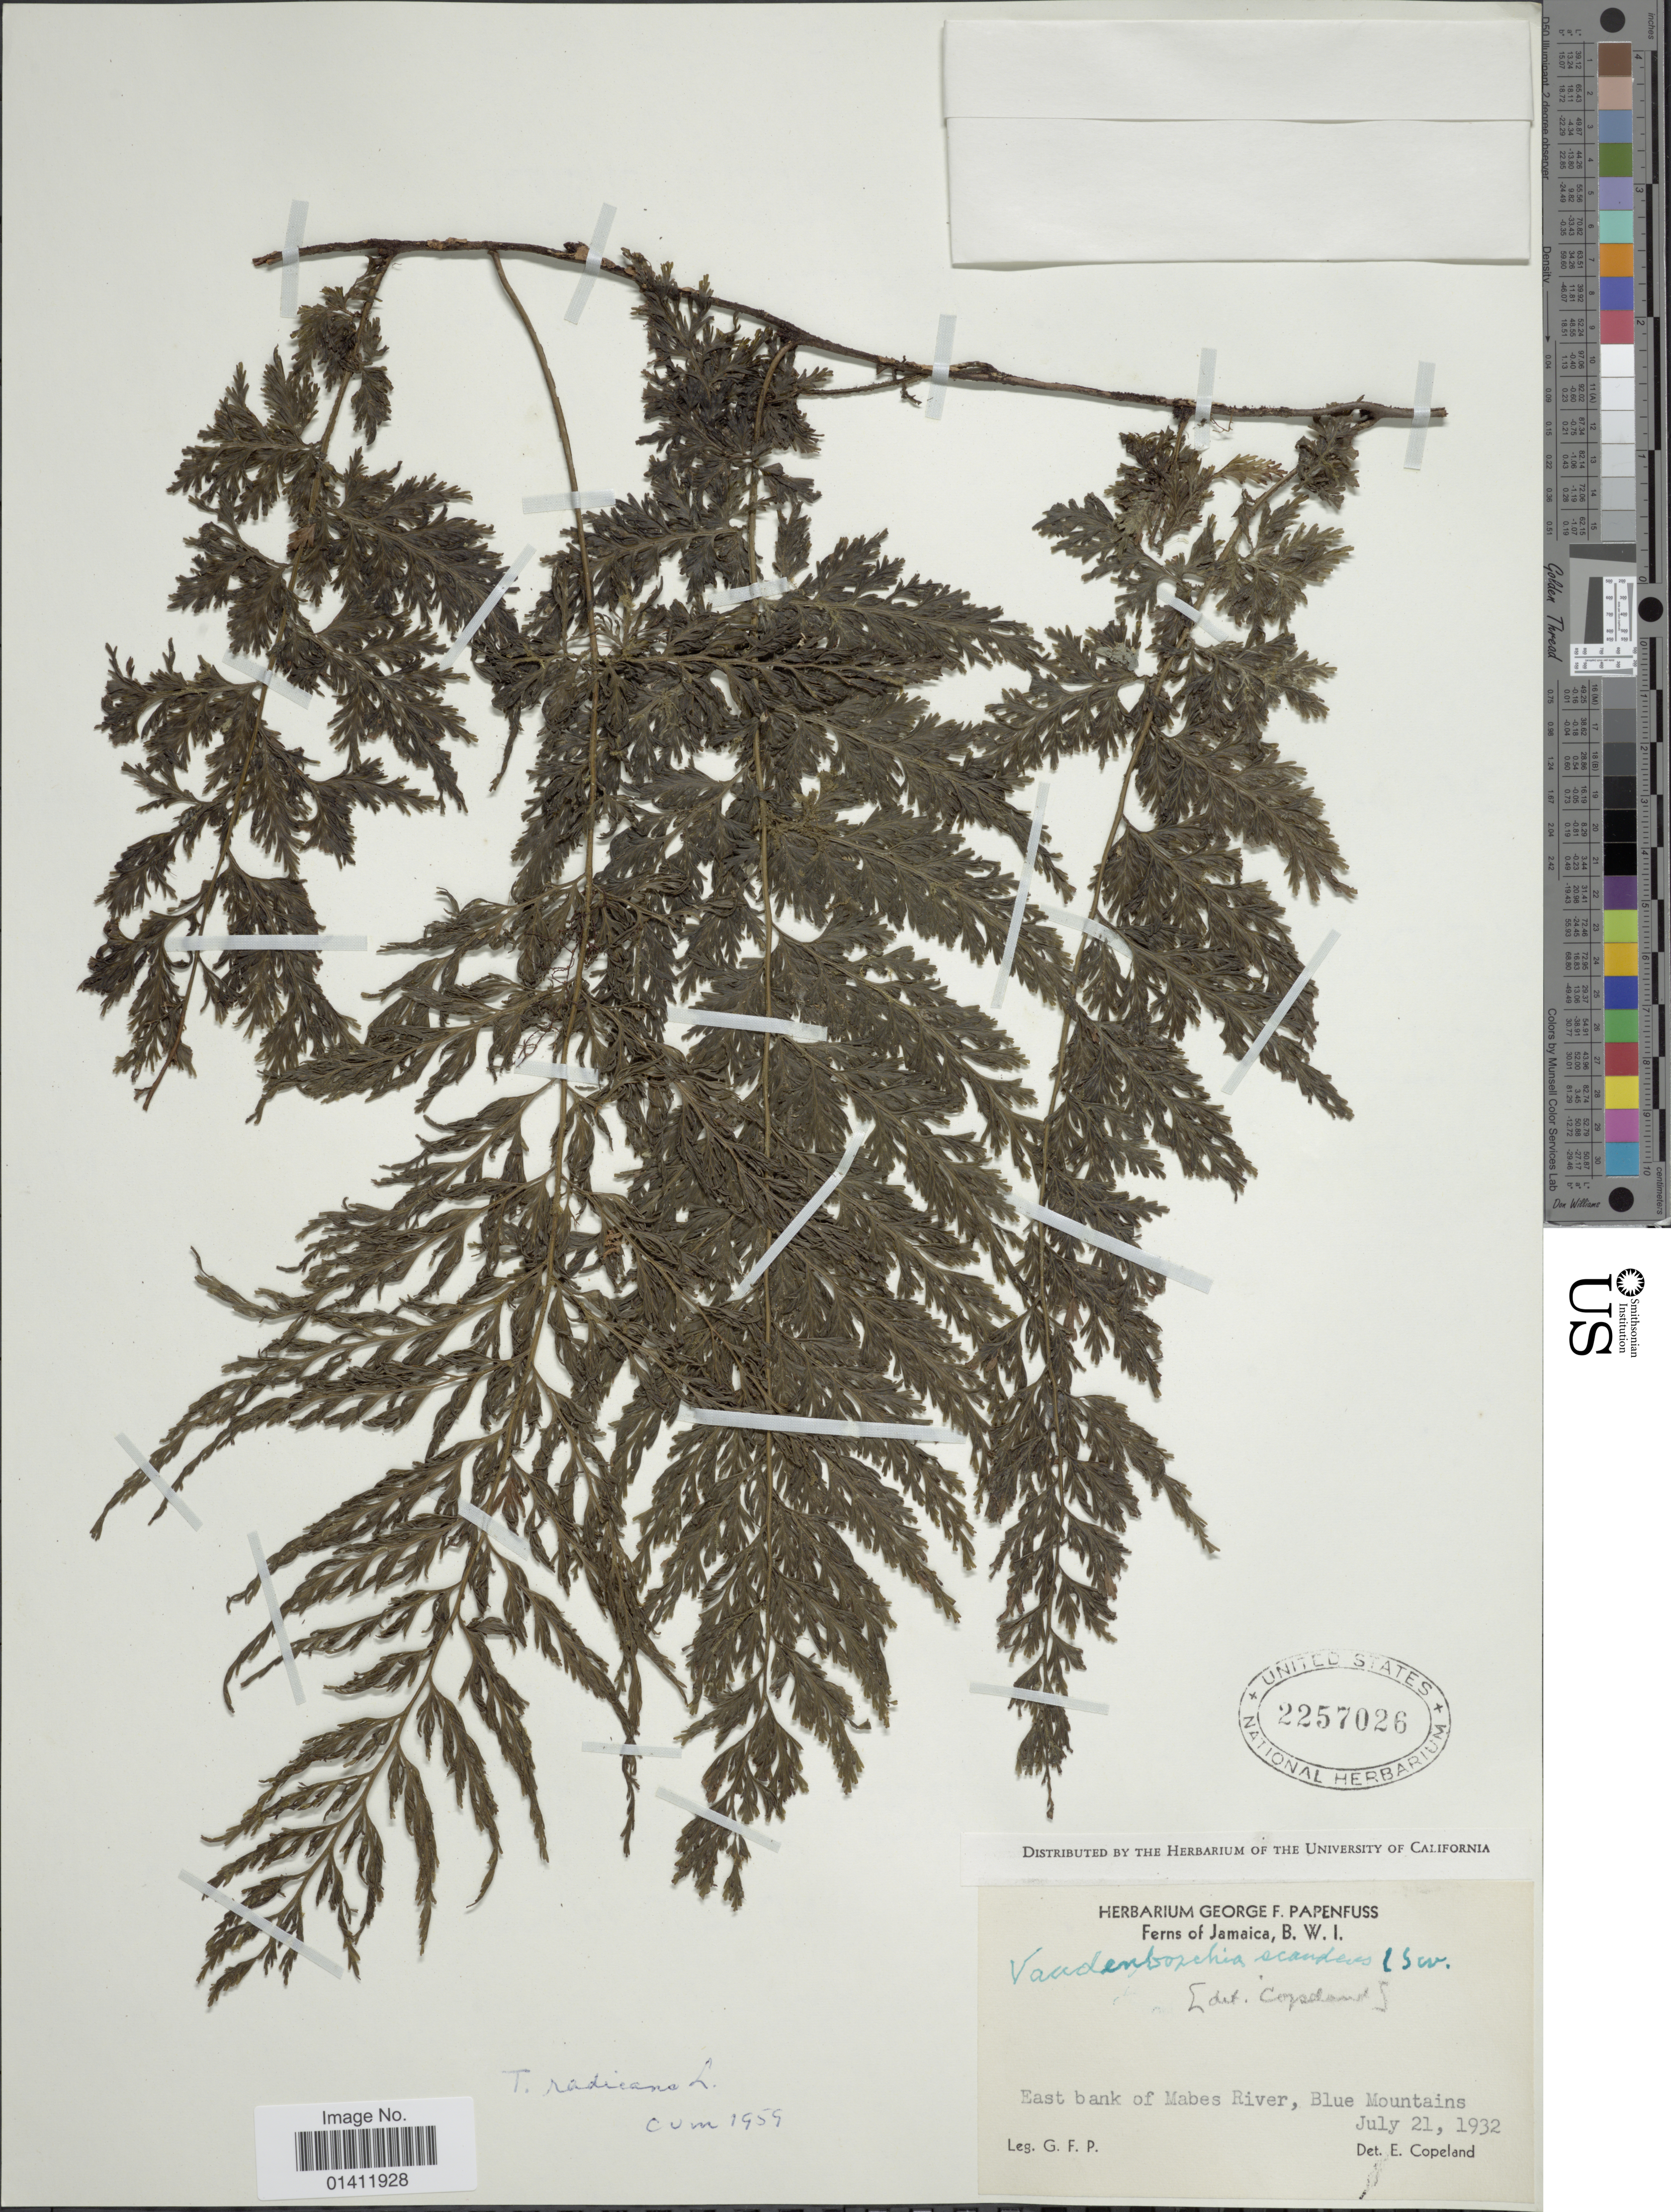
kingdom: Plantae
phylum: Tracheophyta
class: Polypodiopsida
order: Hymenophyllales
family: Hymenophyllaceae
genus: Vandenboschia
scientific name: Vandenboschia radicans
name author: (Sw.) Copel.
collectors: G. Papenfuss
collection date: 1932-07-21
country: Jamaica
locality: B.W.I. East bank of Mabes River, Blue Mountains.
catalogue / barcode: US 2257026